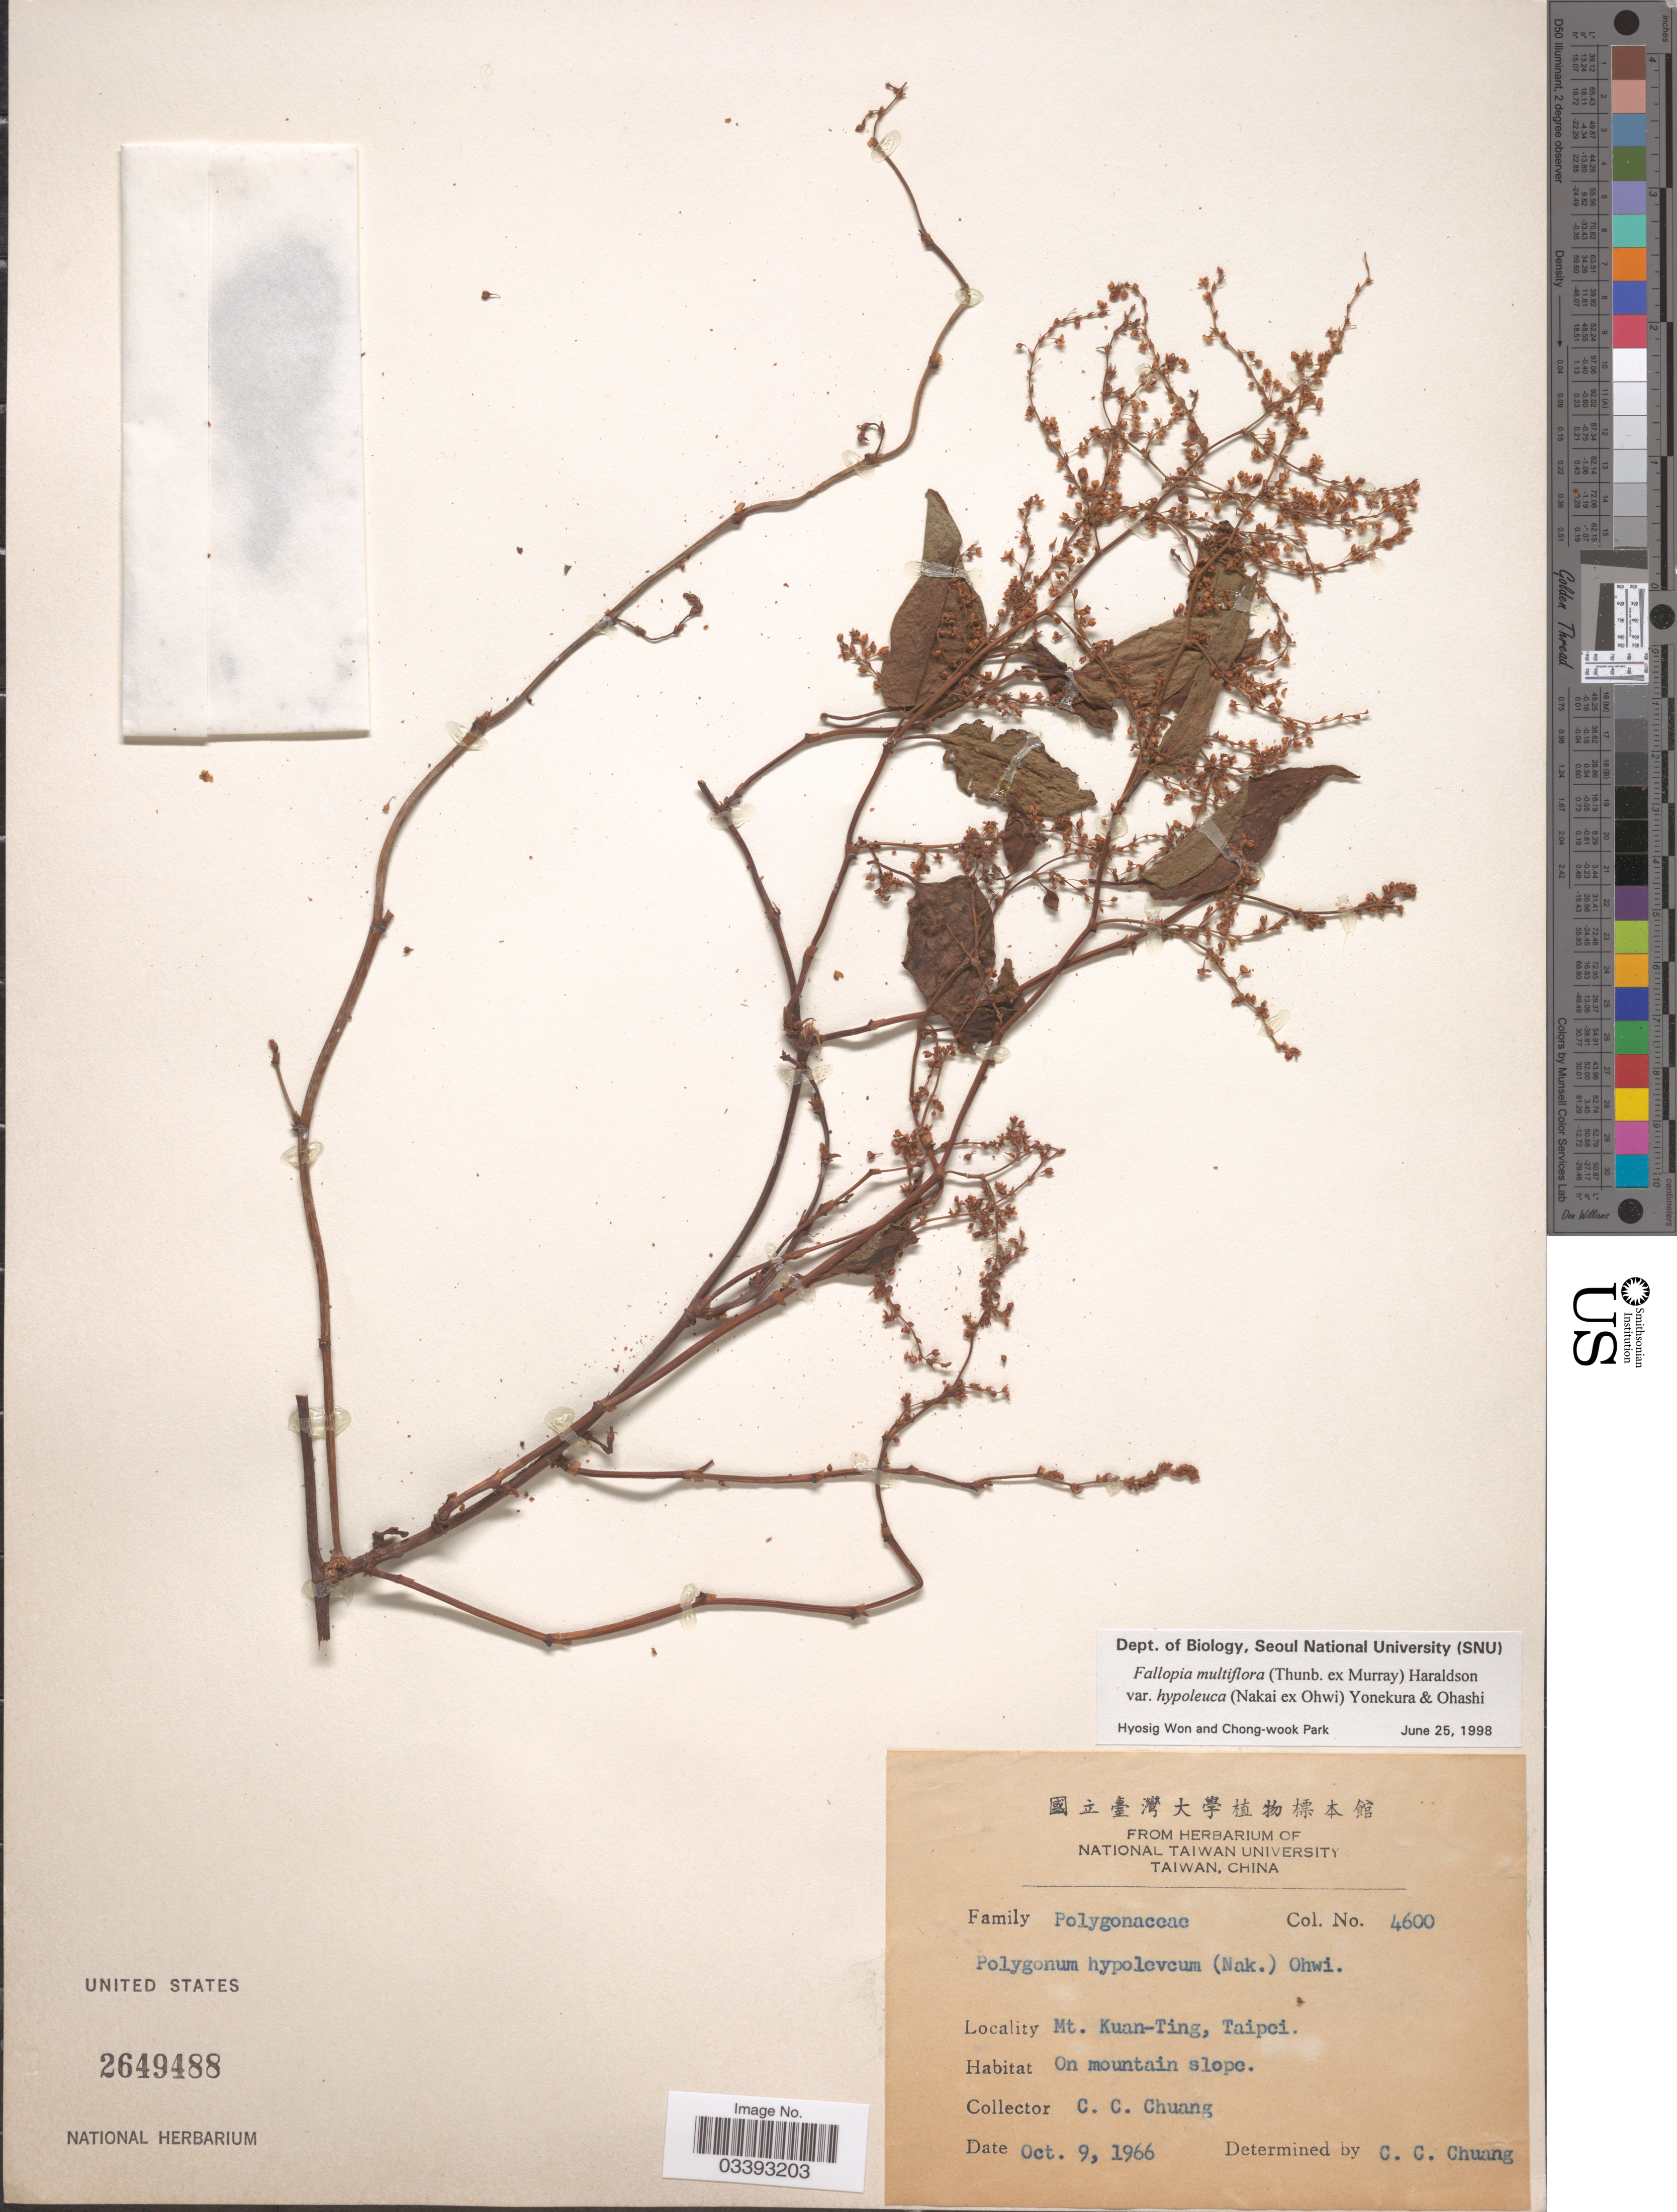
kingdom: Plantae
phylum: Tracheophyta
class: Magnoliopsida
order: Caryophyllales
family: Polygonaceae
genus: Fallopia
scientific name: Fallopia multiflora var. hypoleuca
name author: (Nakai ex Ohwi) Yonek. & H. Ohashi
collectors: C. C. Chuang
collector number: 4600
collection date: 1966-10-09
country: Taiwan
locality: Mt. Kuan-Ting, Taipei.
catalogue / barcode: US 2649488